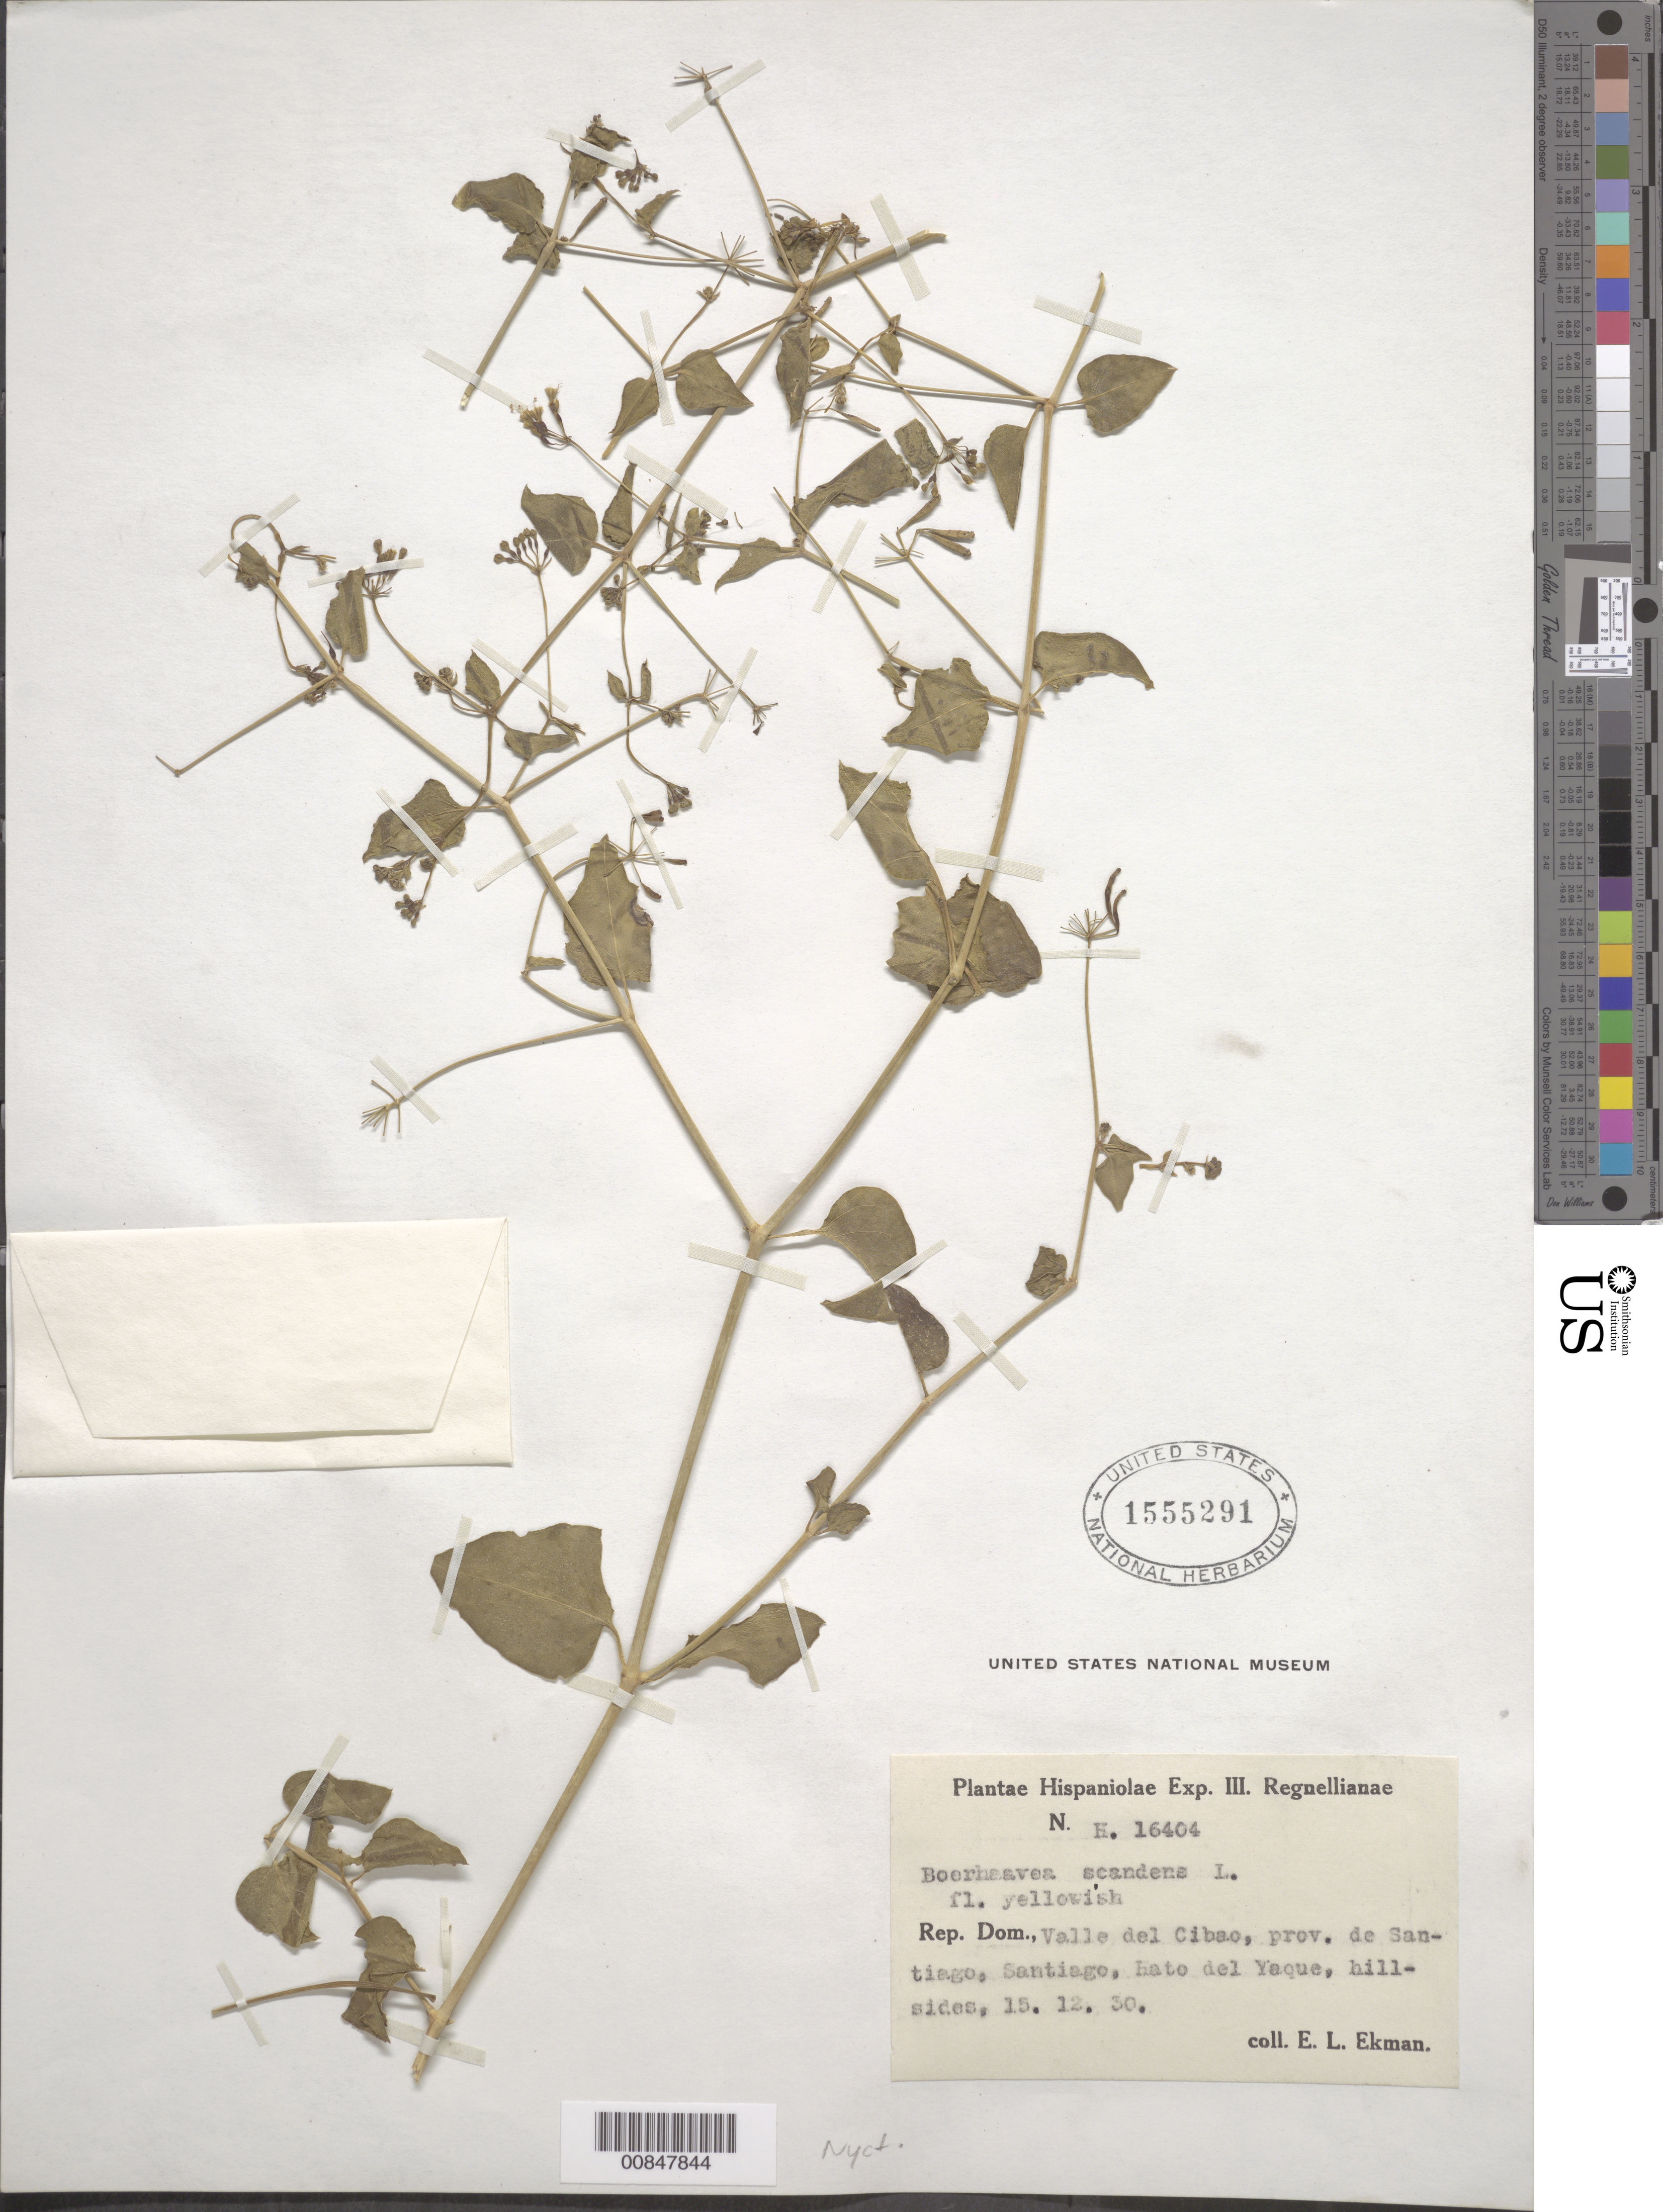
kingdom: Plantae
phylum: Tracheophyta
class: Magnoliopsida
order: Caryophyllales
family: Nyctaginaceae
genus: Boerhavia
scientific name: Boerhavia scandens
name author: L.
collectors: E. L. Ekman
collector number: H 16404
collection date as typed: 15 Dec 1930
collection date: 1930-12-15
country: Dominican Republic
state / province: Santiago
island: Hispaniola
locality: Valle del Cibao, Santiago, Hato del Yaque.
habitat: Hillsides.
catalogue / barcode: US 1555291